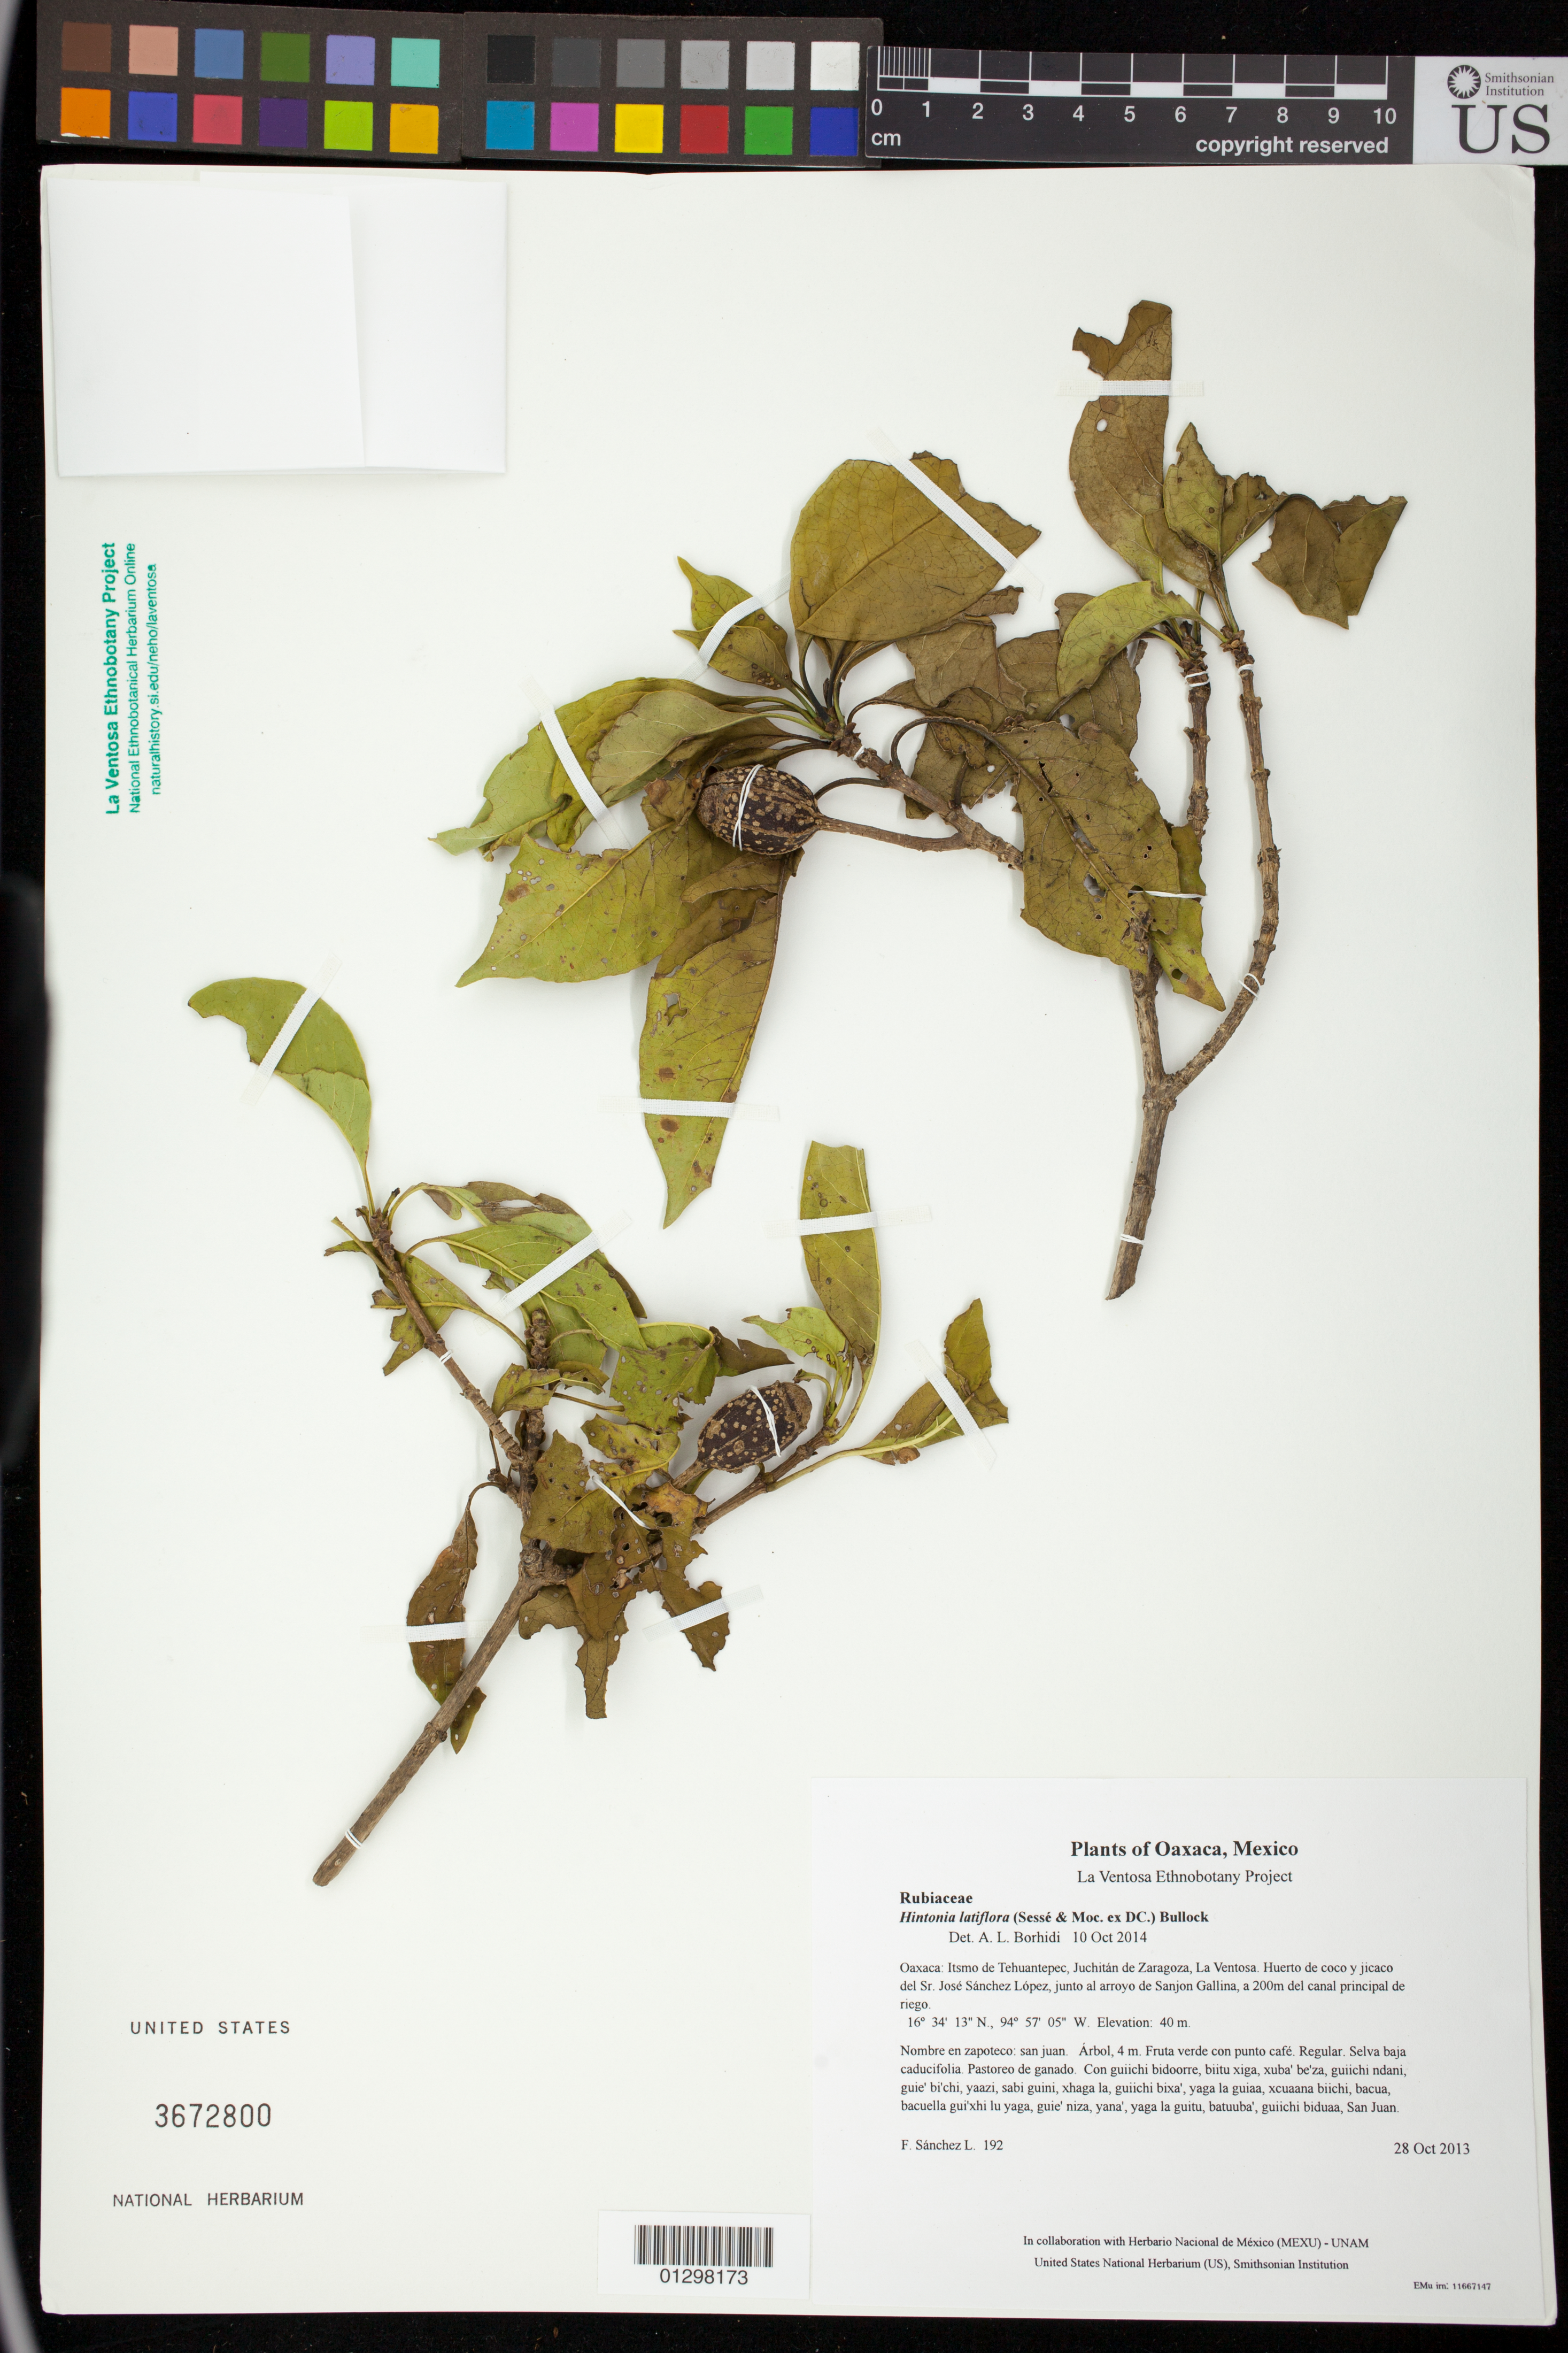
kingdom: Plantae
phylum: Tracheophyta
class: Magnoliopsida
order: Gentianales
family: Rubiaceae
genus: Hintonia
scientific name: Hintonia latiflora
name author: (Sessé & Moc. ex DC.) Bullock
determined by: Borhidi, Attila L.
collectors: F. Sánchez L.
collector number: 192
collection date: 2013-10-28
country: Mexico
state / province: Oaxaca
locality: Itsmo de Tehuantepec, Juchitán de Zaragoza, La Ventosa. Huerto de coco y jicaco del Sr. José Sánchez López, junto al arroyo de Sanjon Gallina, a 200m del canal principal de riego.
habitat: Selva baja caducifolia. Pastoreo de ganado.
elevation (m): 40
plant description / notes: JEBOT, MEXU, SERO, US; Yaga. 4 m. Cuaananaxhi naga' ne puntu namuu. Nuu.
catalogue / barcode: US 3672800